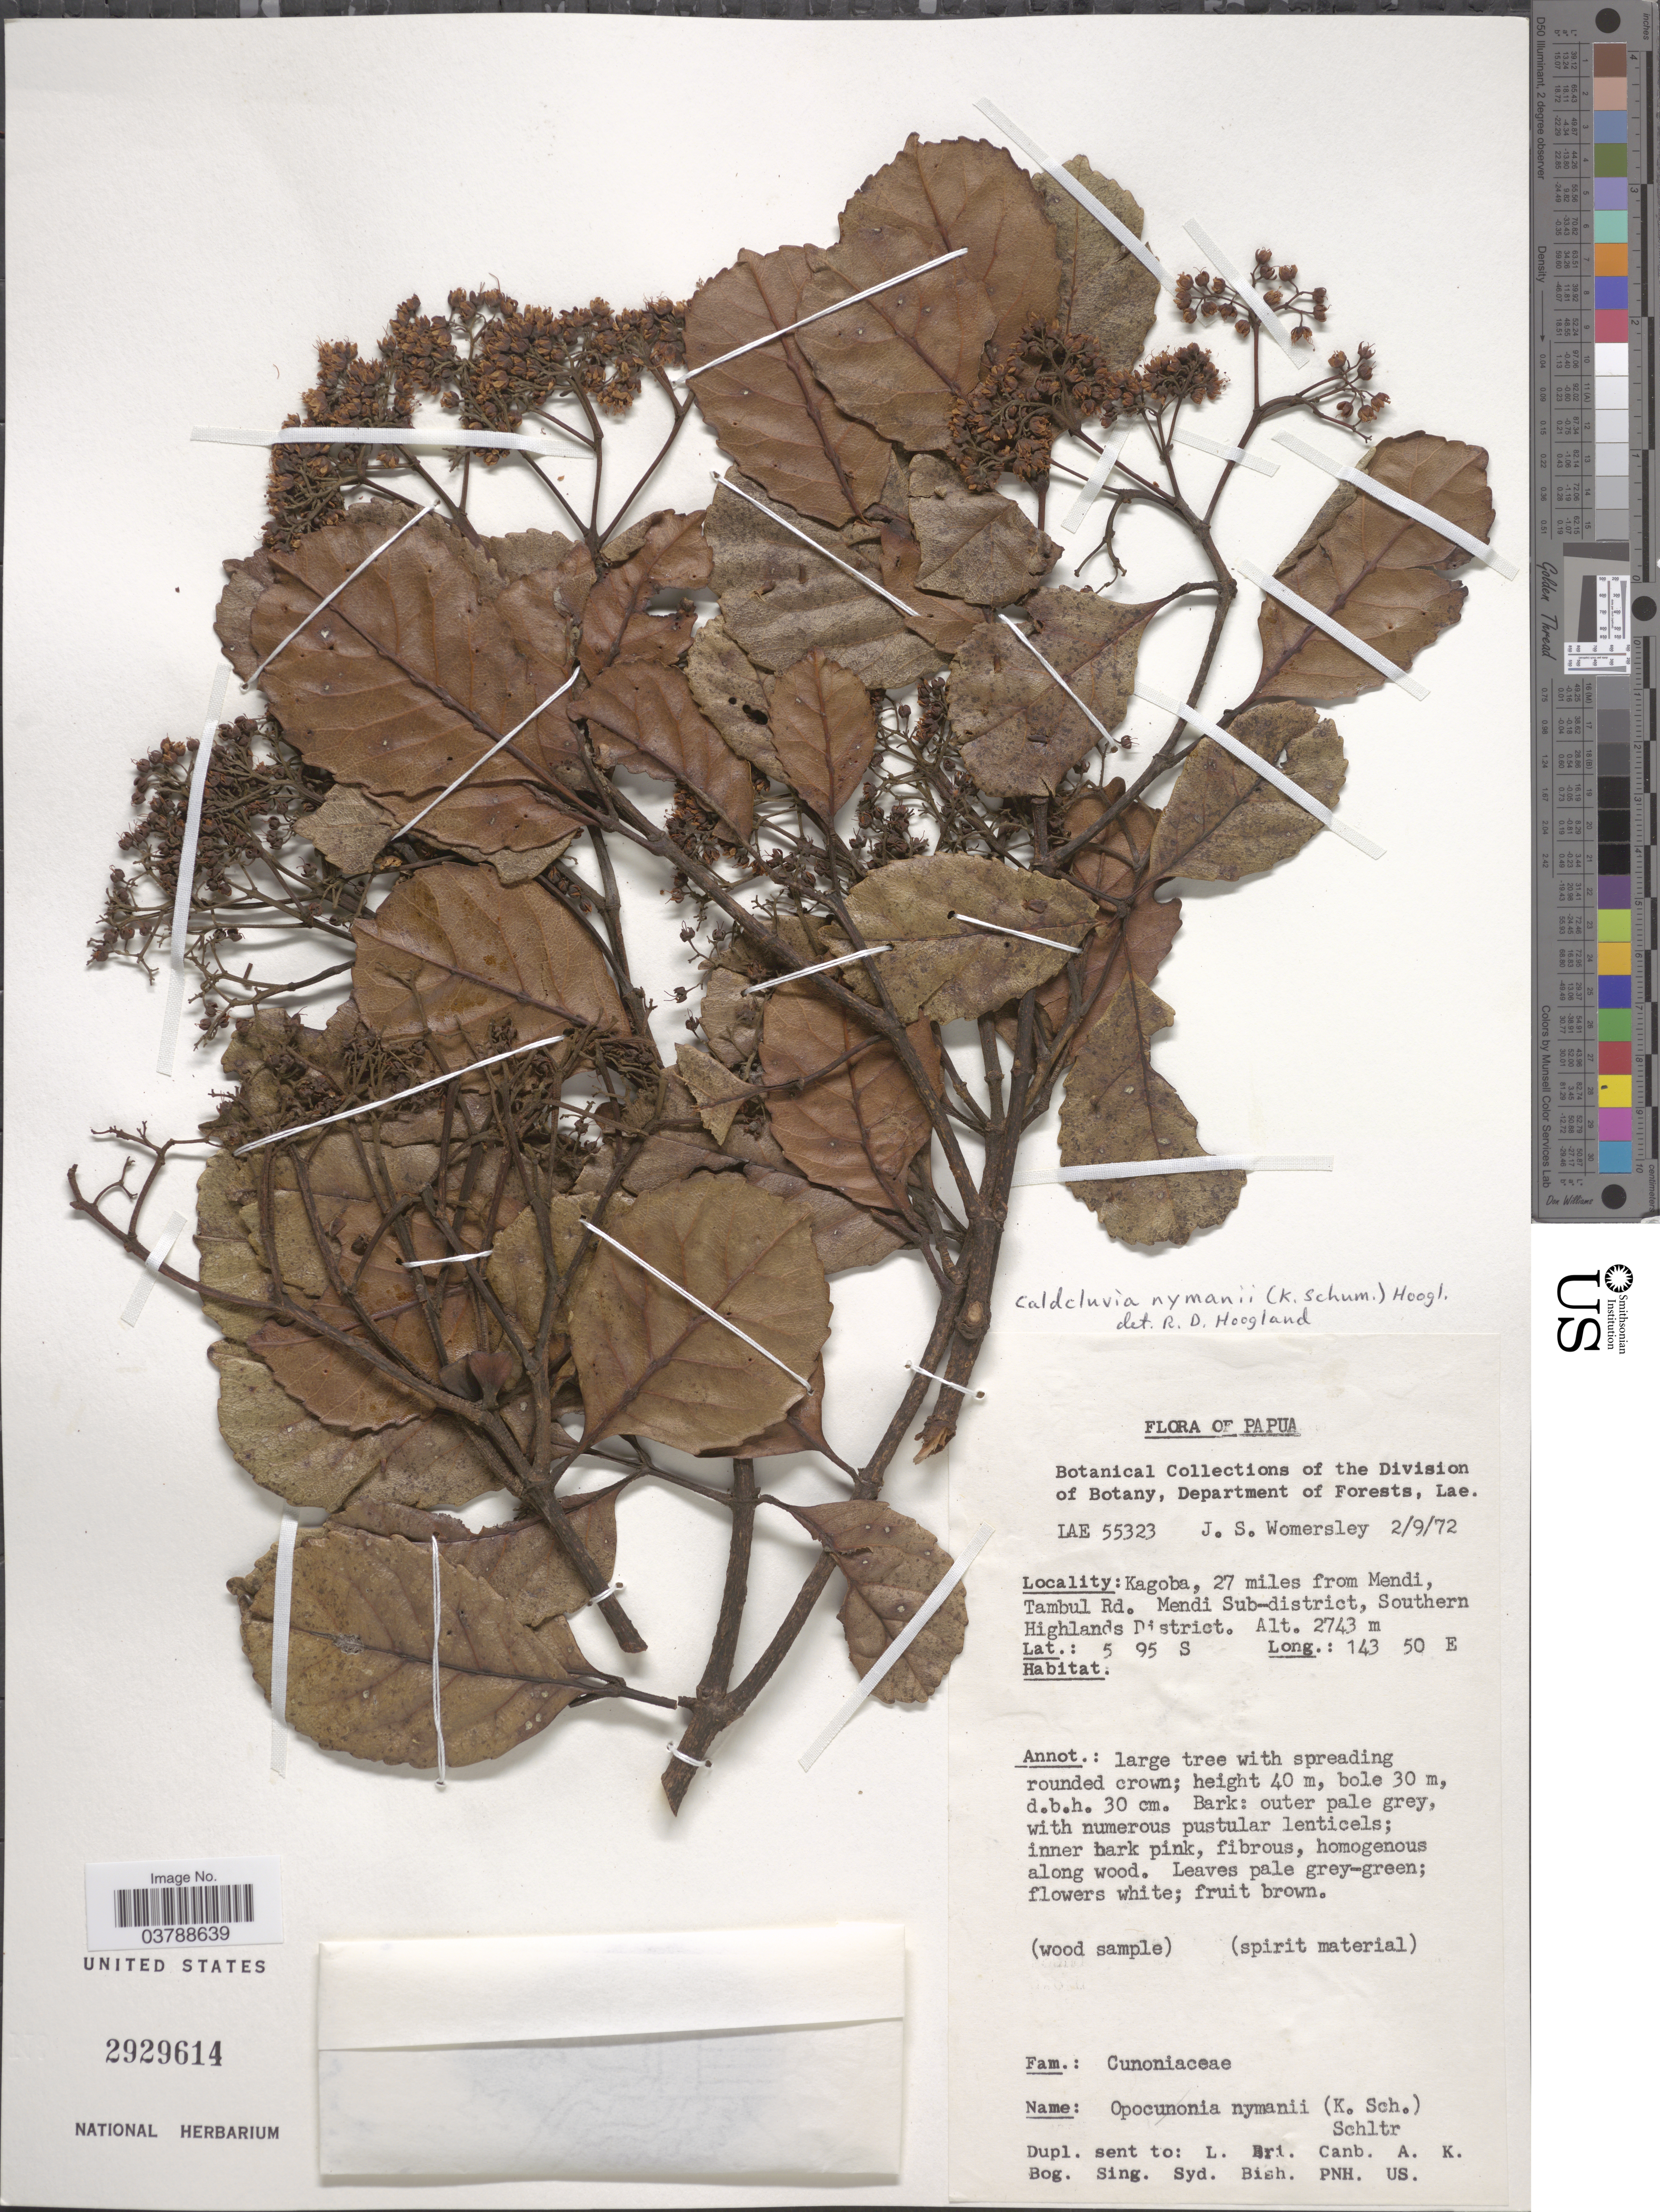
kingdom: Plantae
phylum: Tracheophyta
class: Magnoliopsida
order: Oxalidales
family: Cunoniaceae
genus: Opocunonia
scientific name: Opocunonia nymanii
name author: (K. Schum.) Schltr.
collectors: J. S. Womersley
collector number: LAE55323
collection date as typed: Transcribed d/m/y: 2/9/72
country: Papua New Guinea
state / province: Southern Highlands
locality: Papua. Kagoba, 27 miles from Mendi, Tambul Rd. Mendi Sub-district, Southern Highlands District.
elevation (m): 2743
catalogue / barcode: US 2929614